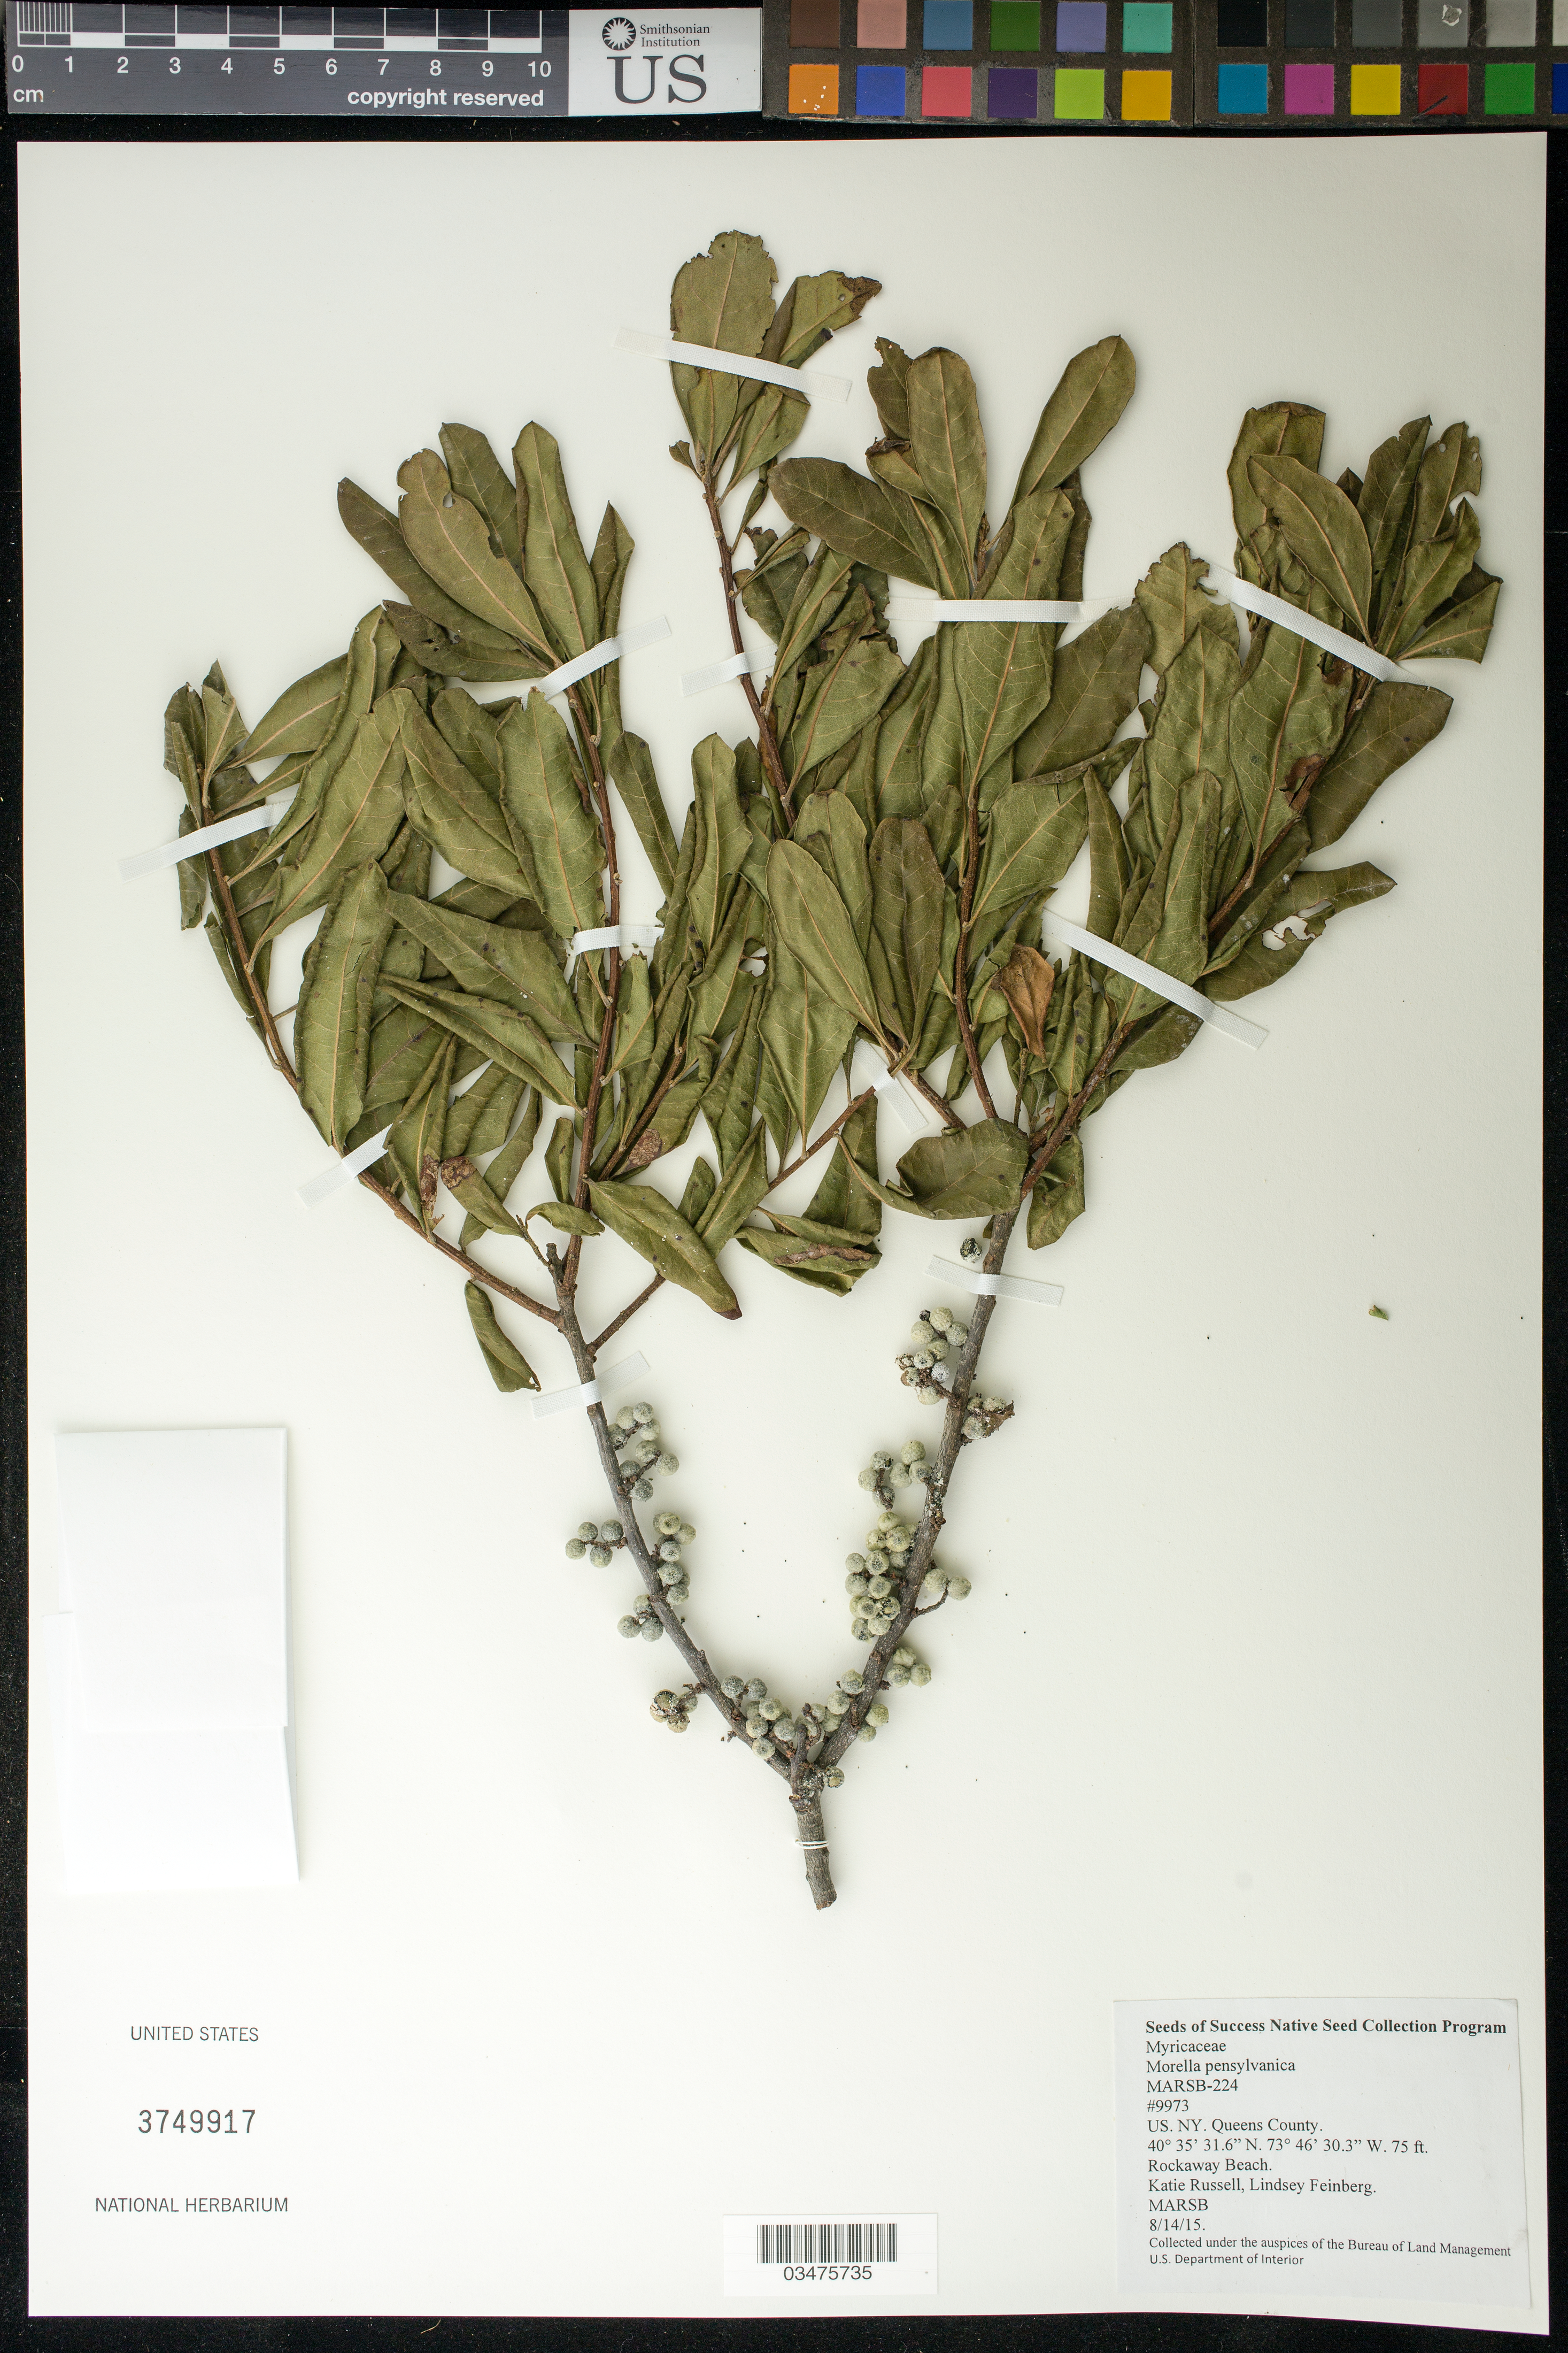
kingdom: Plantae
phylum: Tracheophyta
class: Magnoliopsida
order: Fagales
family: Myricaceae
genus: Morella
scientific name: Morella pensylvanica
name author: (Mirb.) Kartesz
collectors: K. Russell & L. Feinberg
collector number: MARSB-224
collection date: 2015-08-14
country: United States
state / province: New York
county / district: Queens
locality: Rockaway Beach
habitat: North Atlantic Coastal Beach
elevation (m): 23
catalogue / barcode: US 3749917